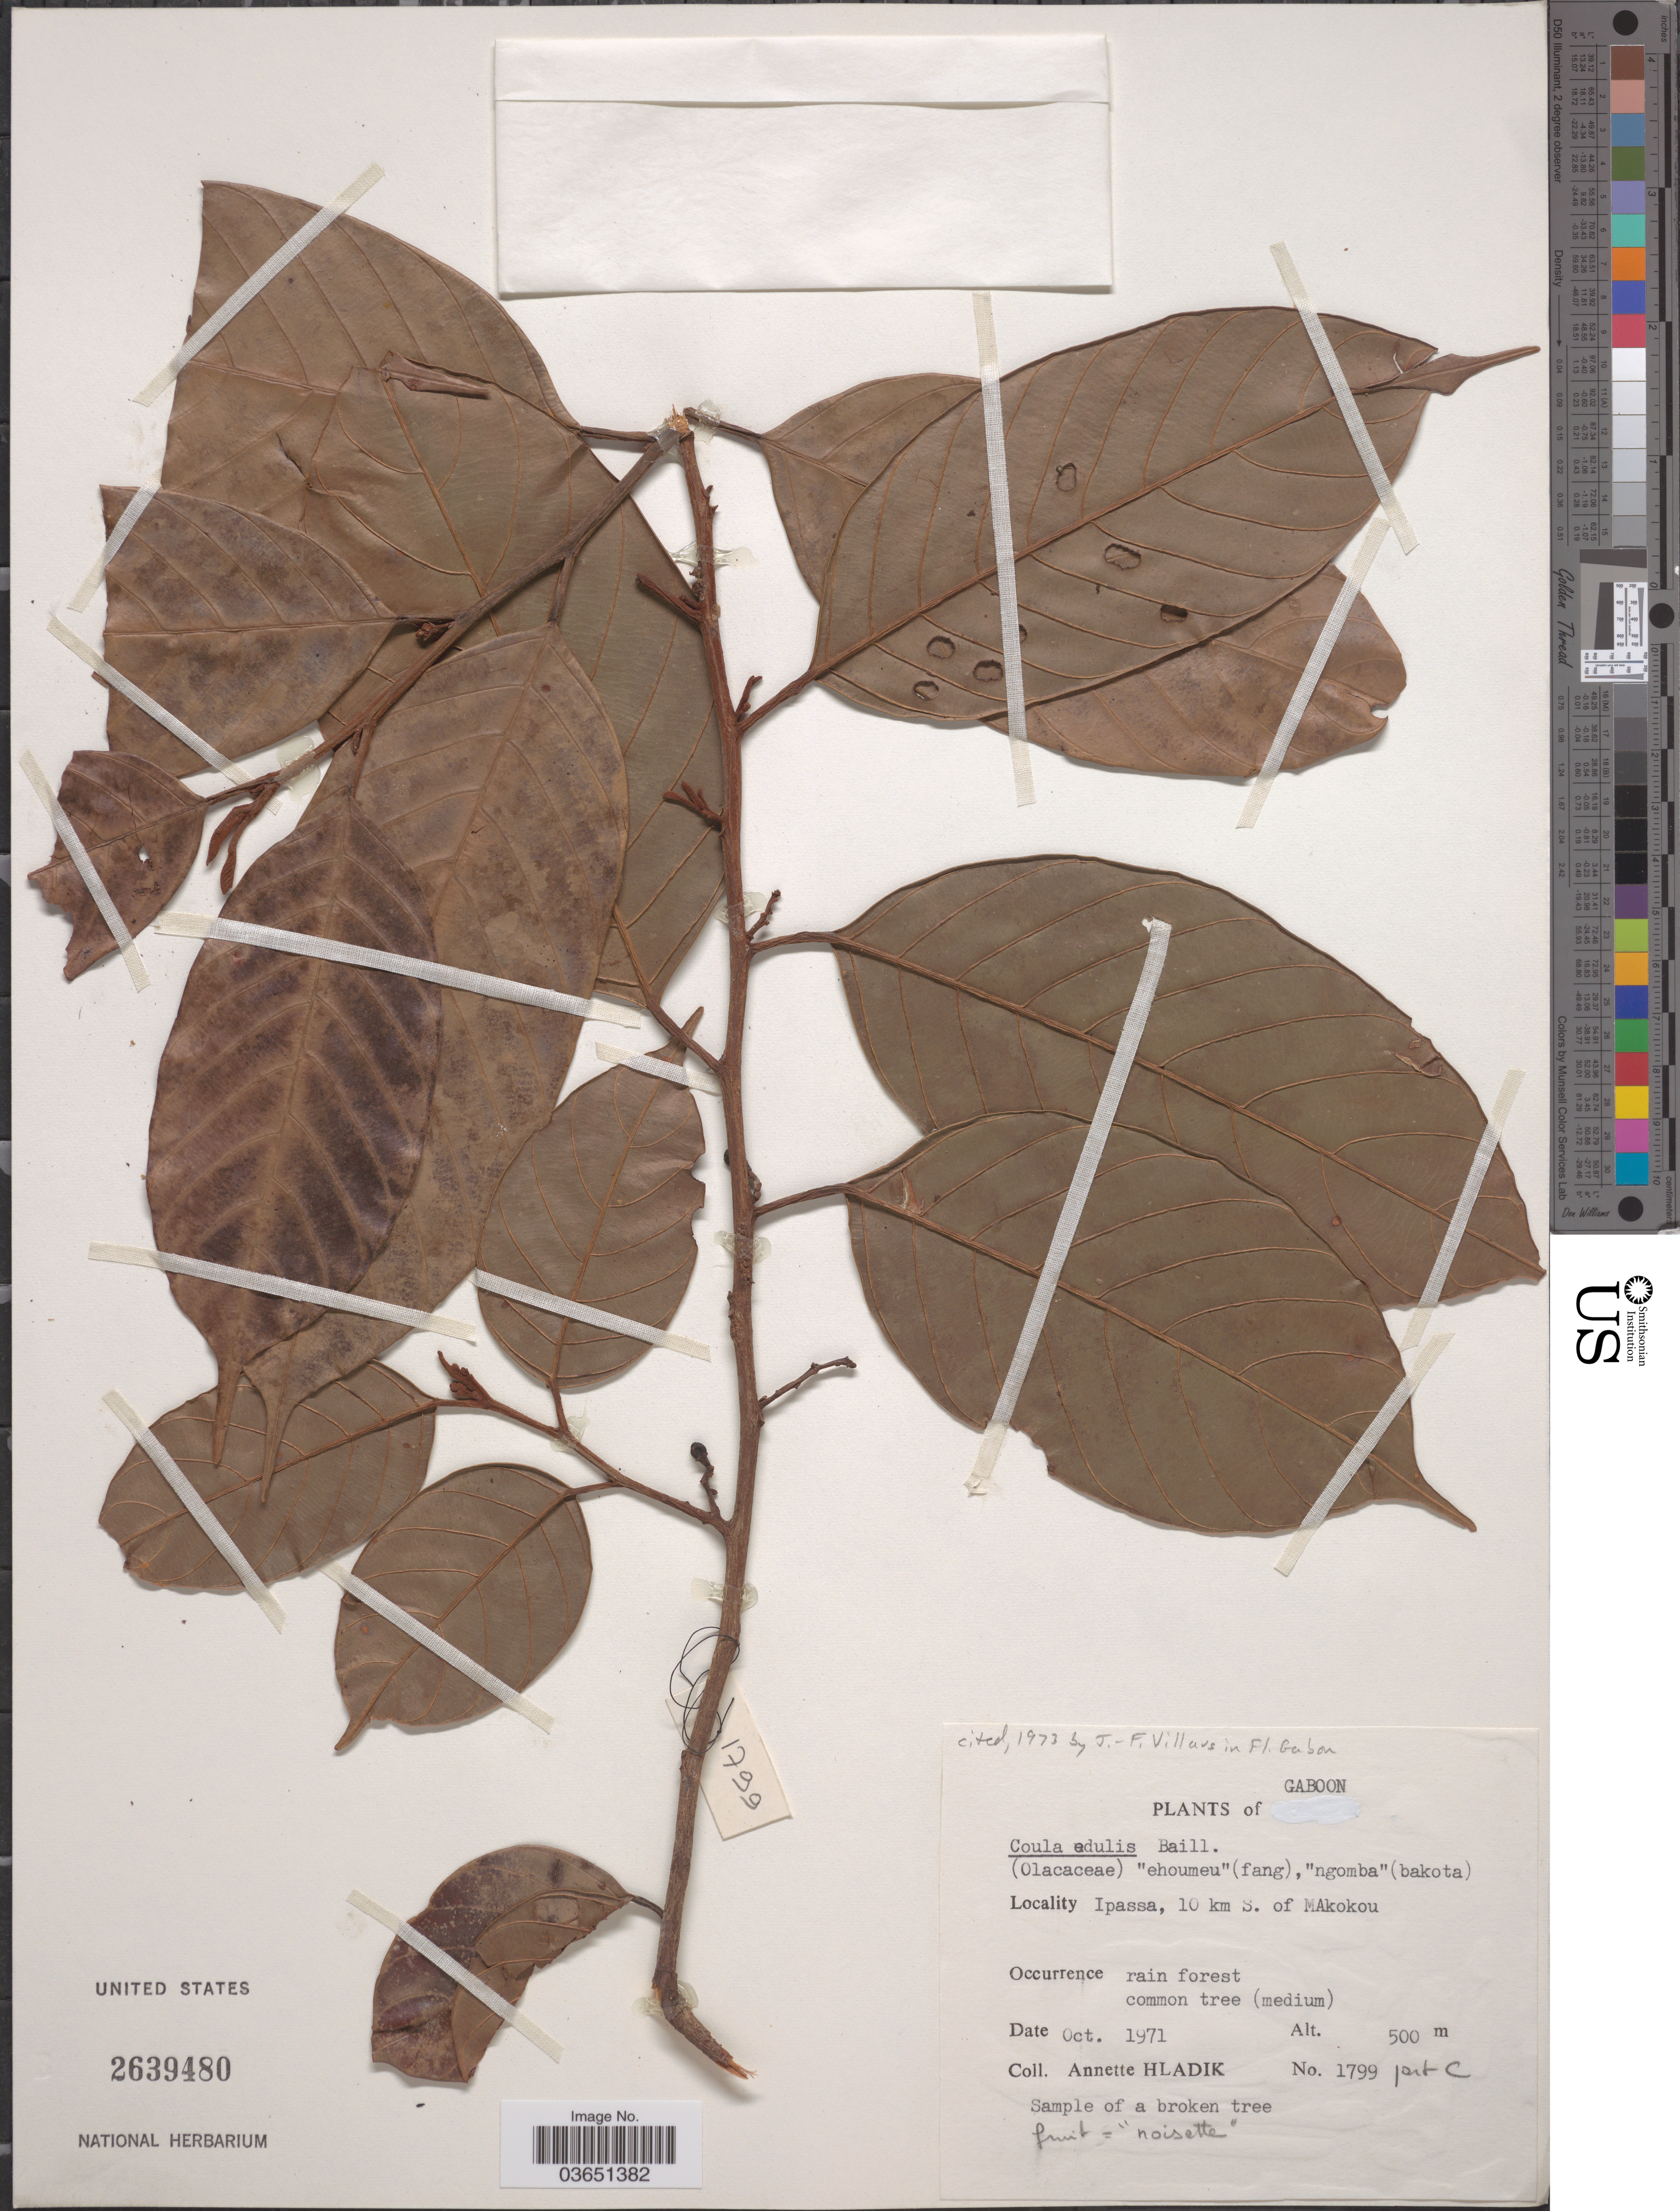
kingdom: Plantae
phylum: Tracheophyta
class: Magnoliopsida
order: Santalales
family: Coulaceae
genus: Coula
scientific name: Coula edulis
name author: Baill.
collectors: A. Hladik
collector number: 1799 part C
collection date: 1971-10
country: Gabon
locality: Ipassa, 10 km S. of Makokou.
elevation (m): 500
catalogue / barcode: US 2639480